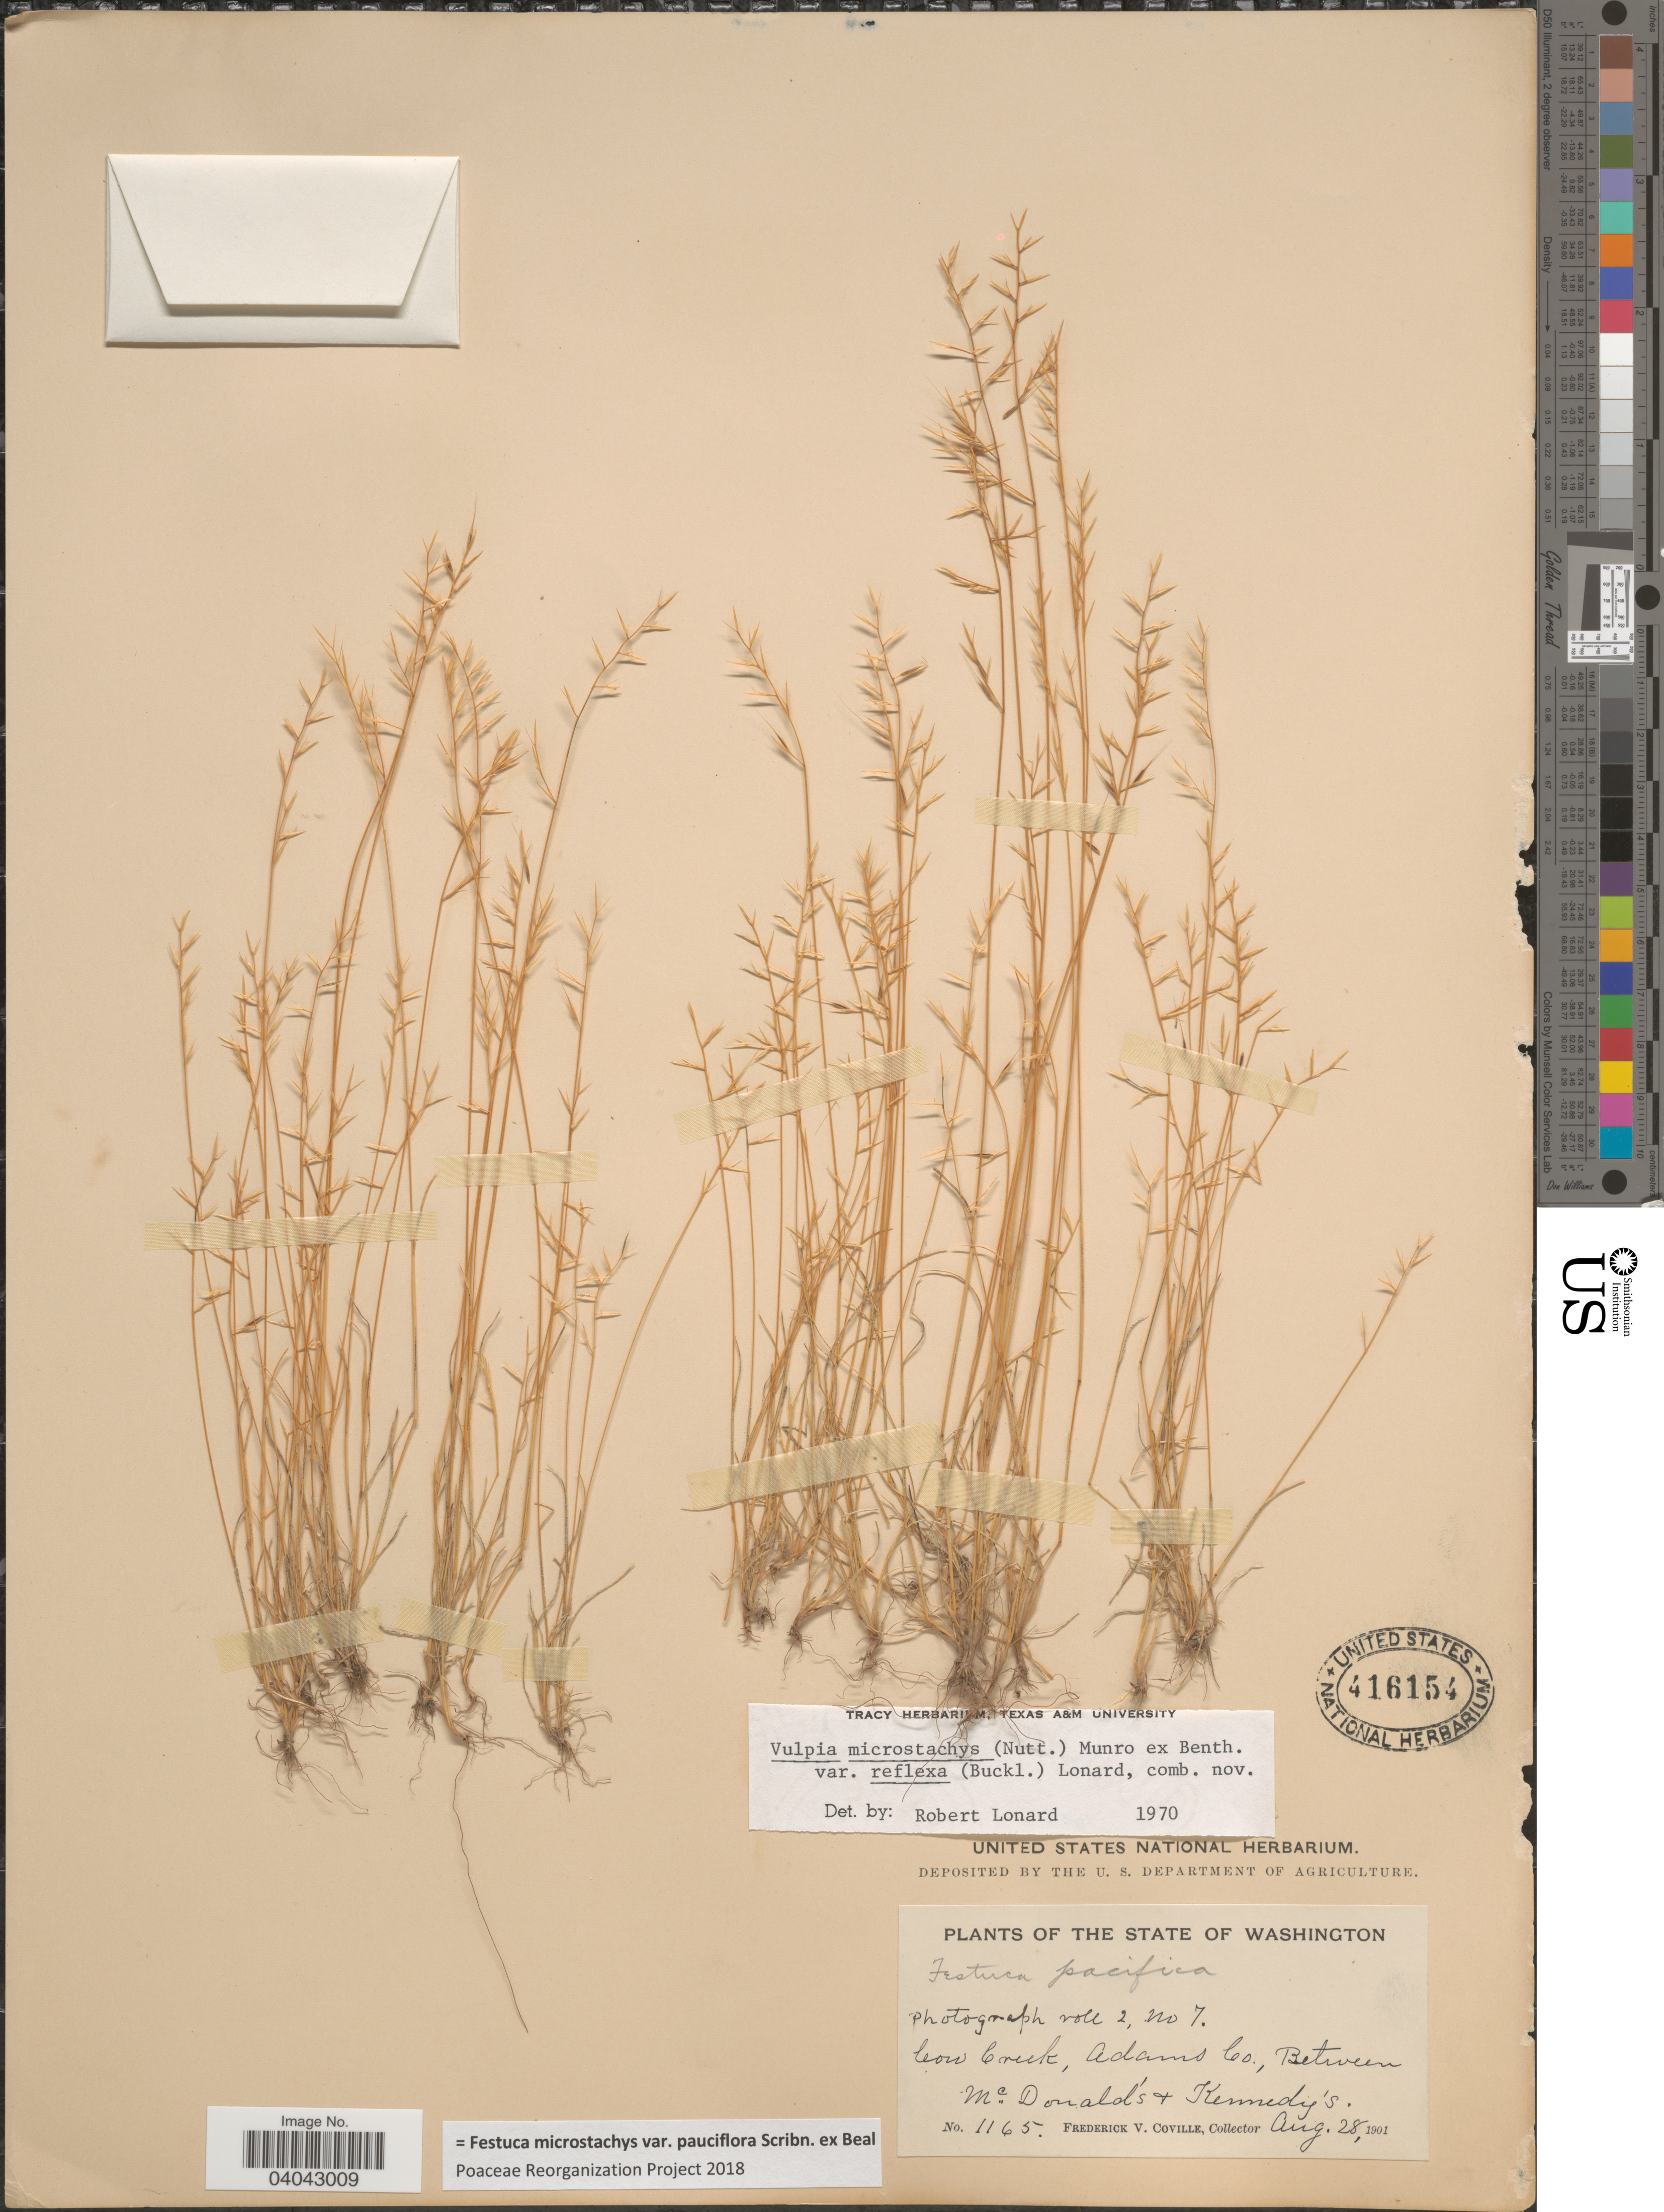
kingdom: Plantae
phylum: Tracheophyta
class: Liliopsida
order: Poales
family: Poaceae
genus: Festuca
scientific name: Festuca microstachys var. pauciflora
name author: Scribn. ex W.J. Beal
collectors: F. V. Coville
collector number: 1165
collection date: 1901-08-28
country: United States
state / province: Washington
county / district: Adams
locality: Cow Creek, Adams Co, Between McDonald's & Kennedy's.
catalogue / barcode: US 416154